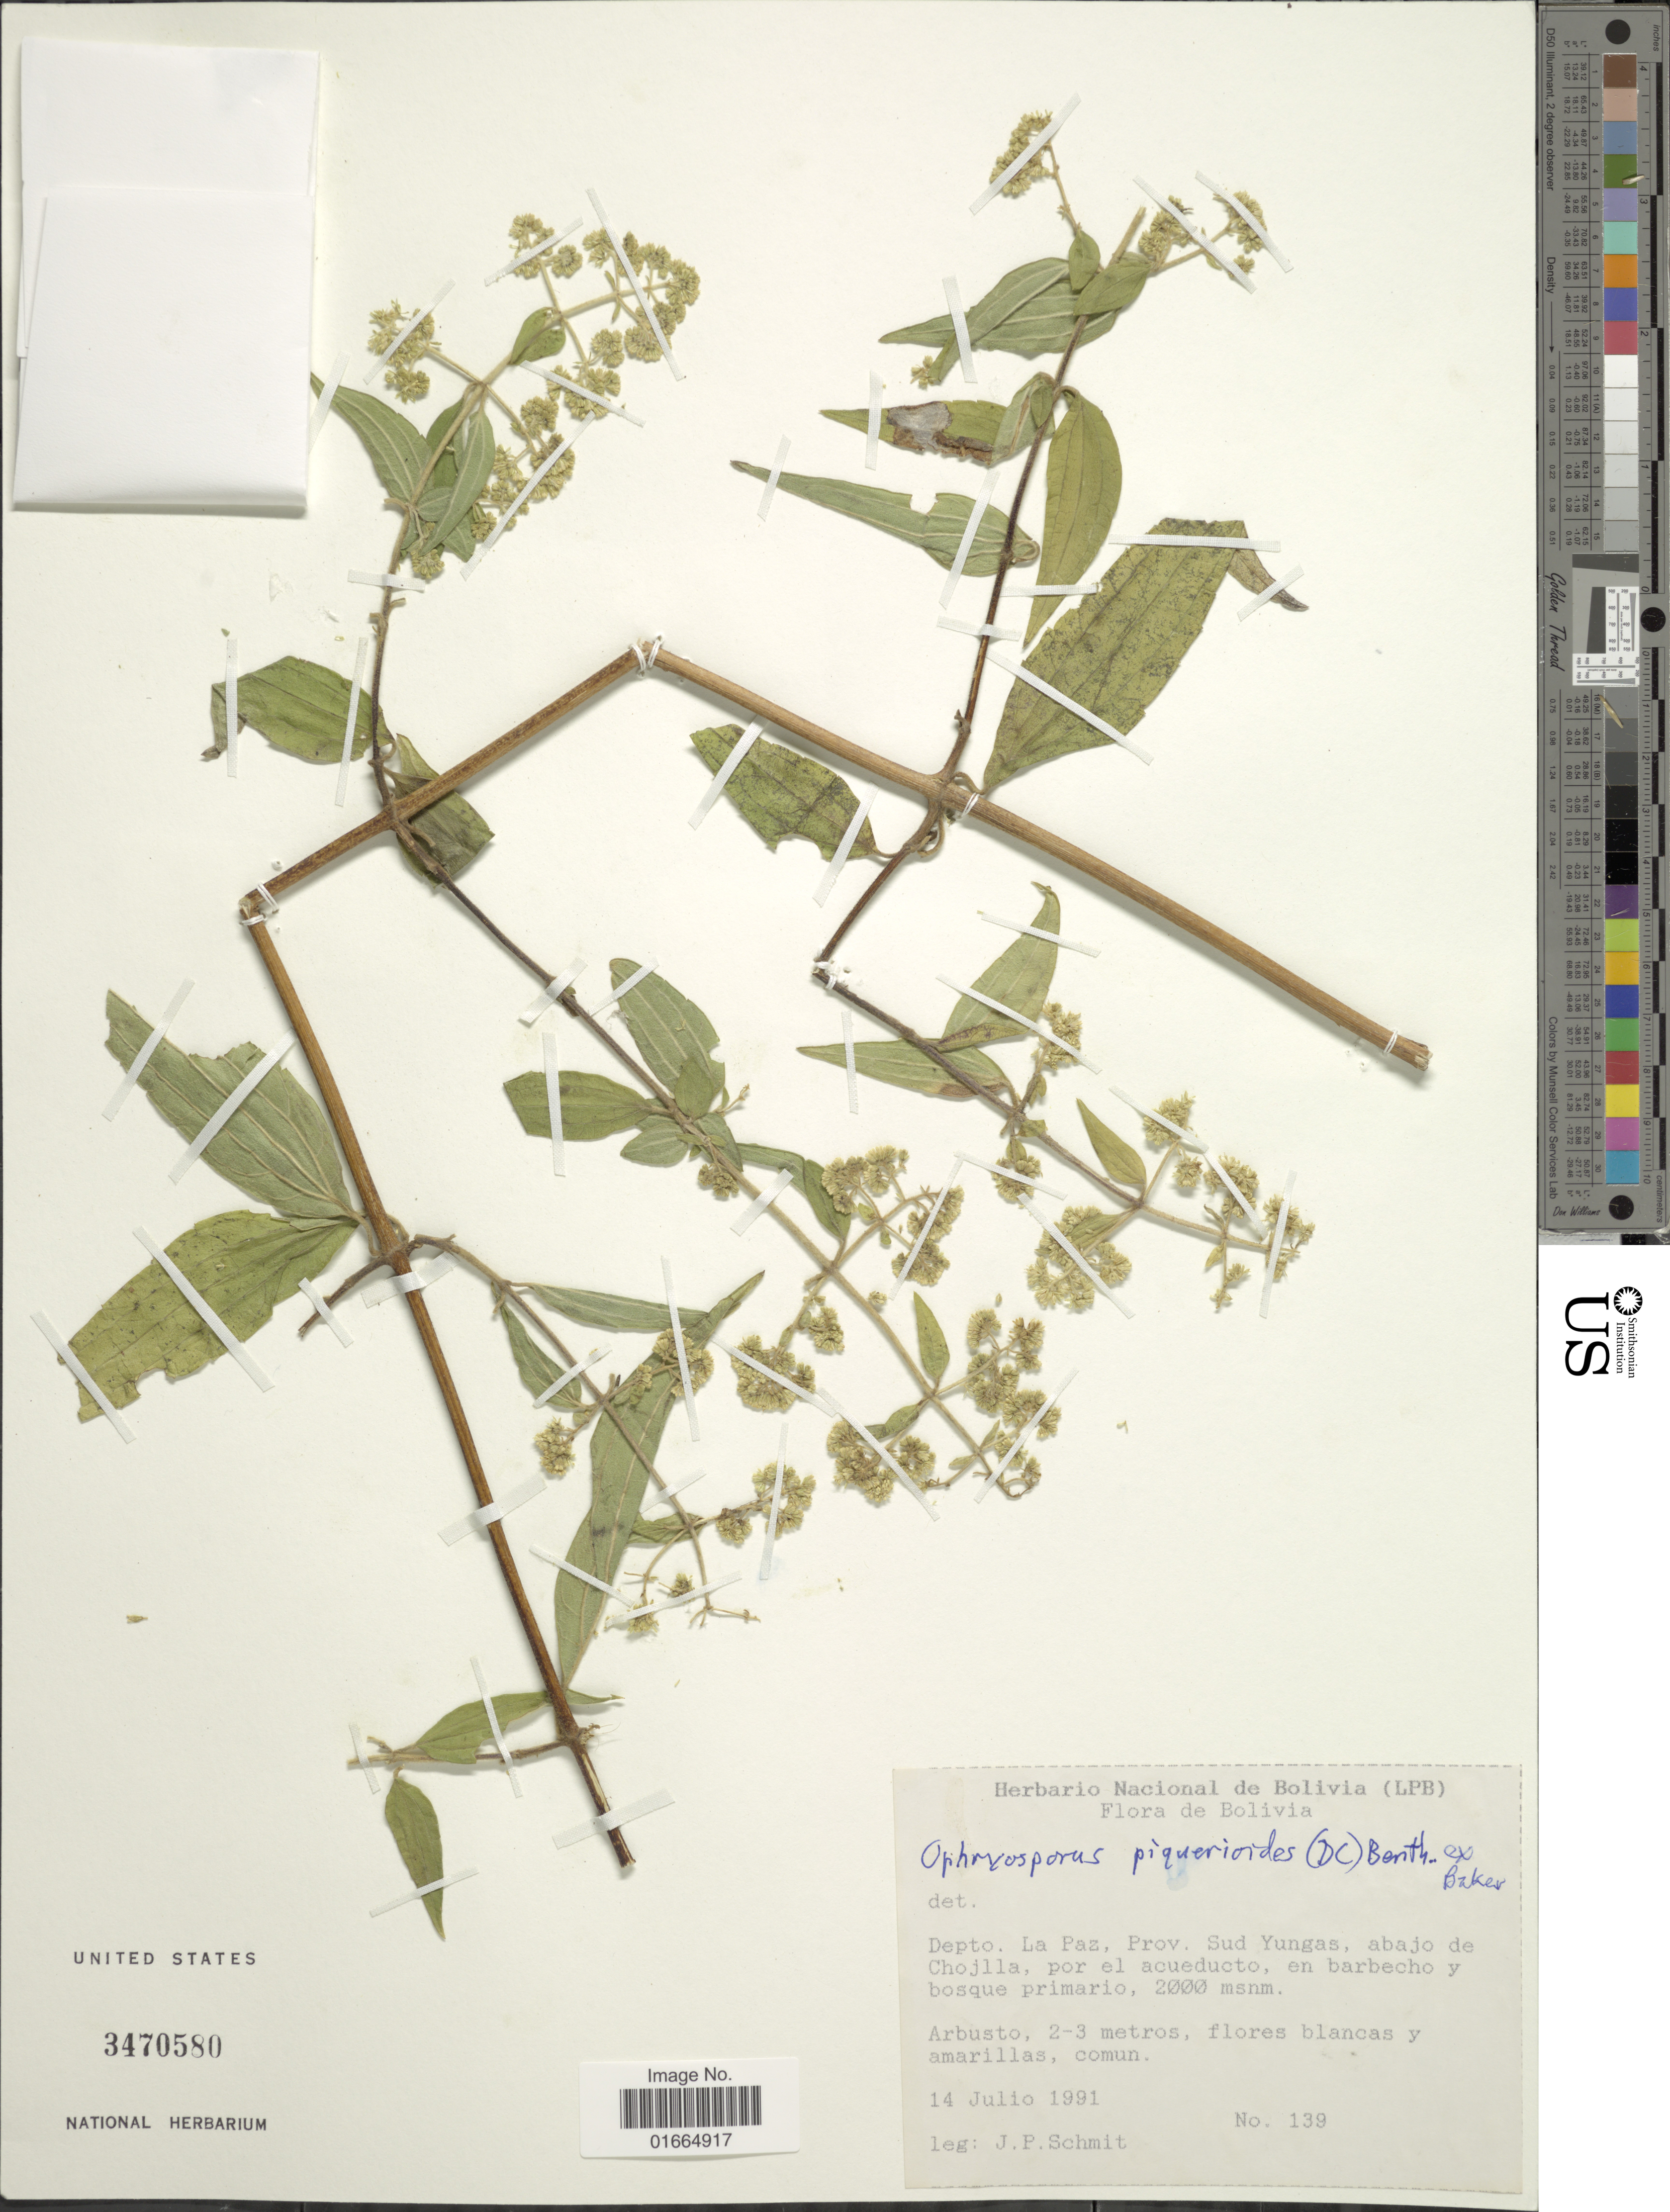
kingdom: Plantae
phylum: Tracheophyta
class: Magnoliopsida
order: Asterales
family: Asteraceae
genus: Ophryosporus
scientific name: Ophryosporus piquerioides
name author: (DC.) Benth. ex Baker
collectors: J. Schmit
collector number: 139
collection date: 1991-07-14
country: Bolivia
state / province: La Paz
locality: Depto. La Paz, Prov. Sud Yungas, abajo de Chojlla, por el acueducto, en barbecho y bosque primario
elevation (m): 2000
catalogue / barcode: US 3470580